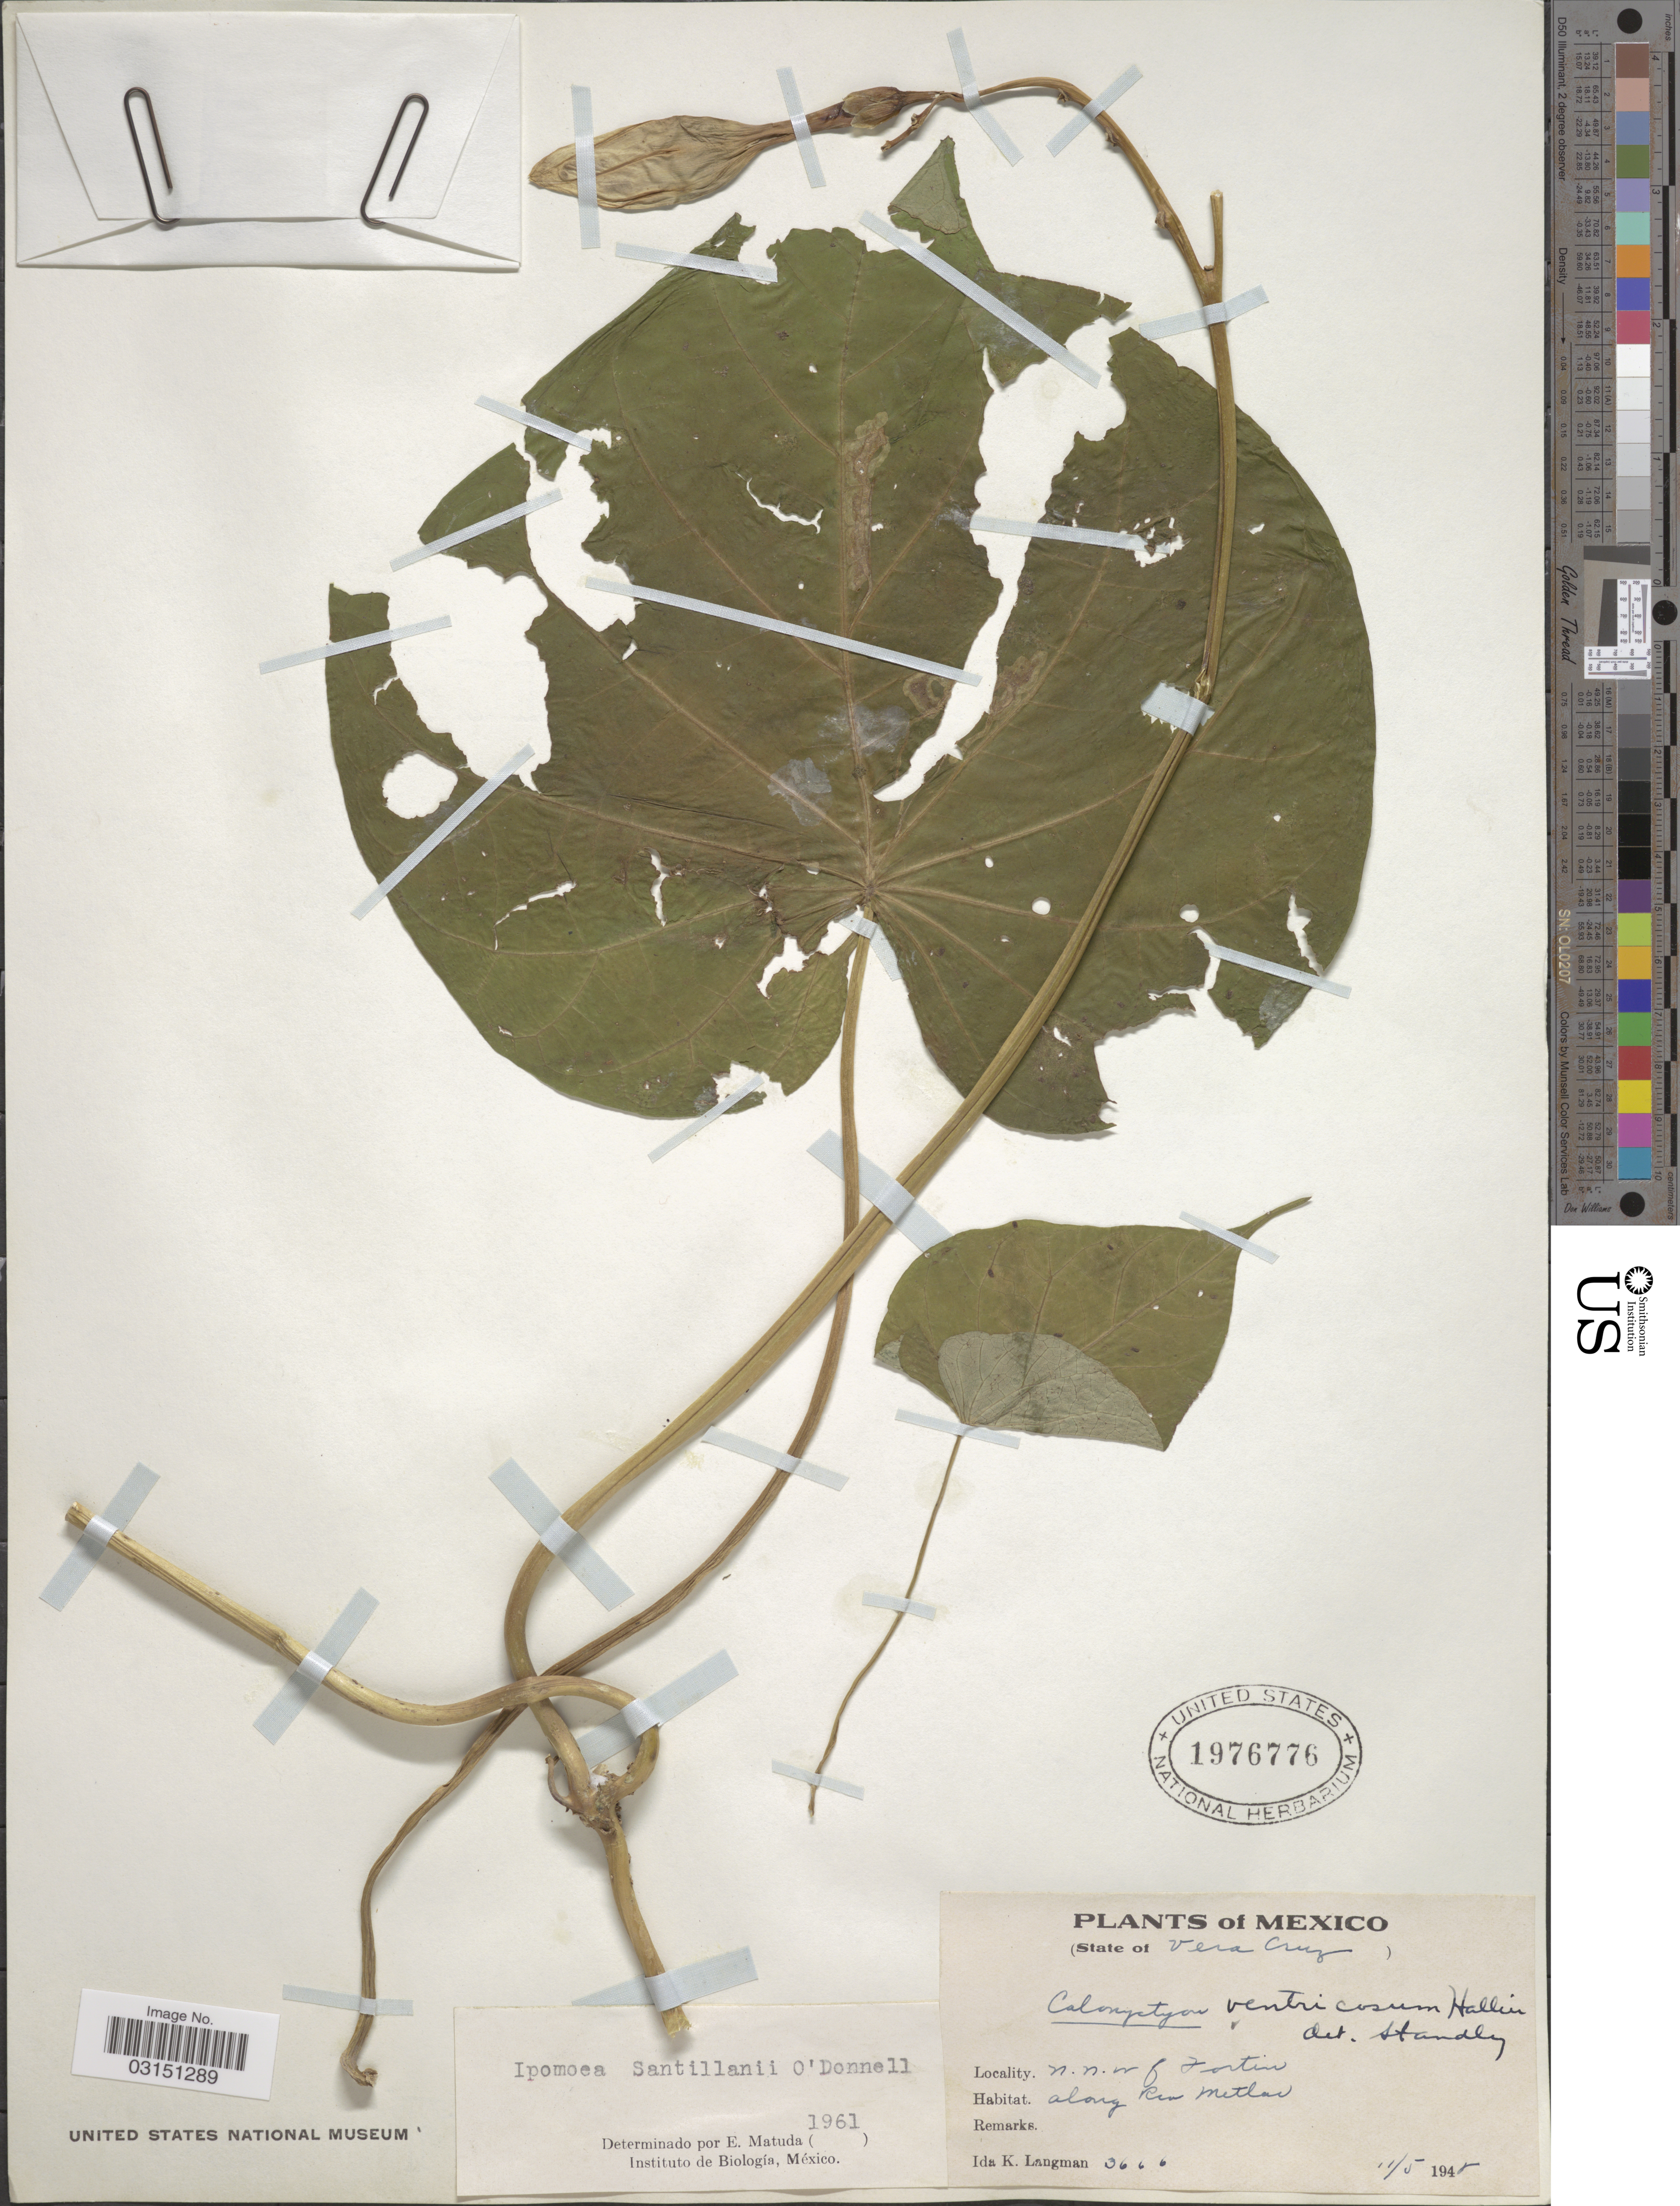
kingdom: Plantae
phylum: Tracheophyta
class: Magnoliopsida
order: Solanales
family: Convolvulaceae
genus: Ipomoea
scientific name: Ipomoea santillanii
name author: O'Donell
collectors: I. K. Langman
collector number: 3666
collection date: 1948-05-11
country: Mexico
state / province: Veracruz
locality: (State of Vera Cruz), N.N.W. of Fortin. along Rio Metlac.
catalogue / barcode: US 1976776